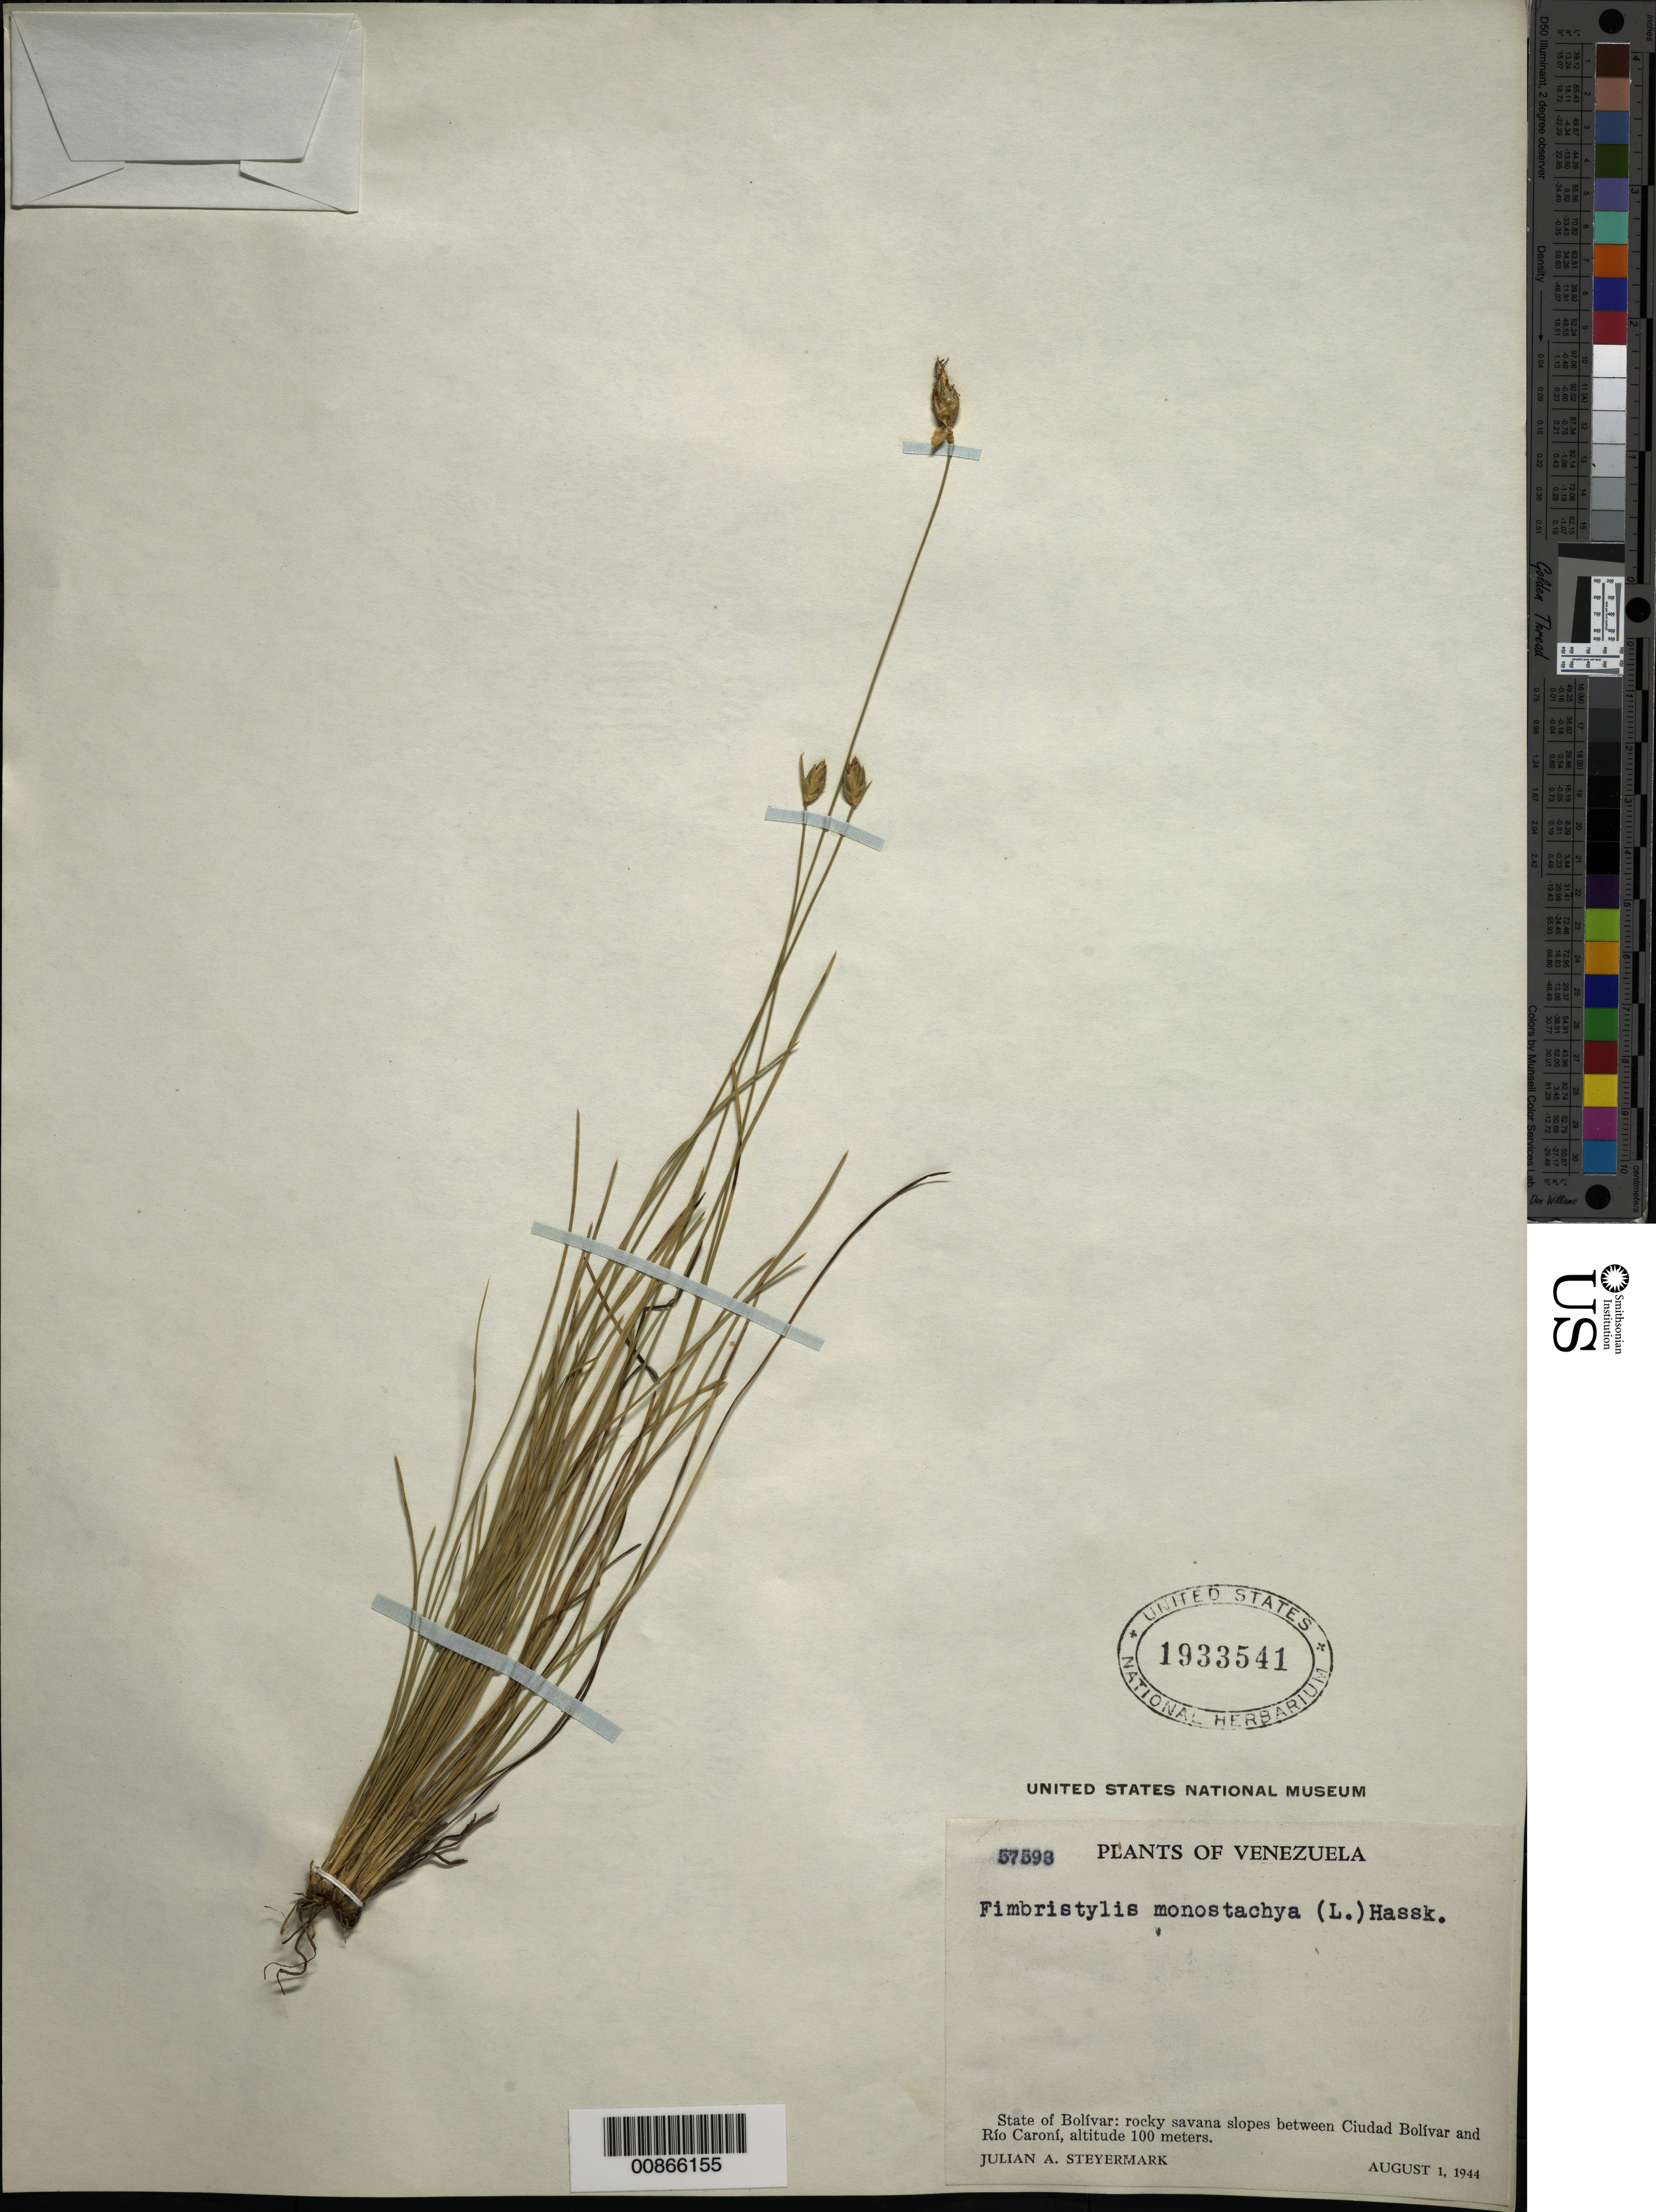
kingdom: Plantae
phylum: Tracheophyta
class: Liliopsida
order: Poales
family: Cyperaceae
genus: Abildgaardia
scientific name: Abildgaardia ovata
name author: (Burm. f.) Kral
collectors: J. Steyermark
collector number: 57598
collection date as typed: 1-Aug-44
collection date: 1944-08-01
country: Venezuela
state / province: Bolívar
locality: Ciudad Bolívar to Río Caroní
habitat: Rocky savanna slopes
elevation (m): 100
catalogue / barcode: US 1933541